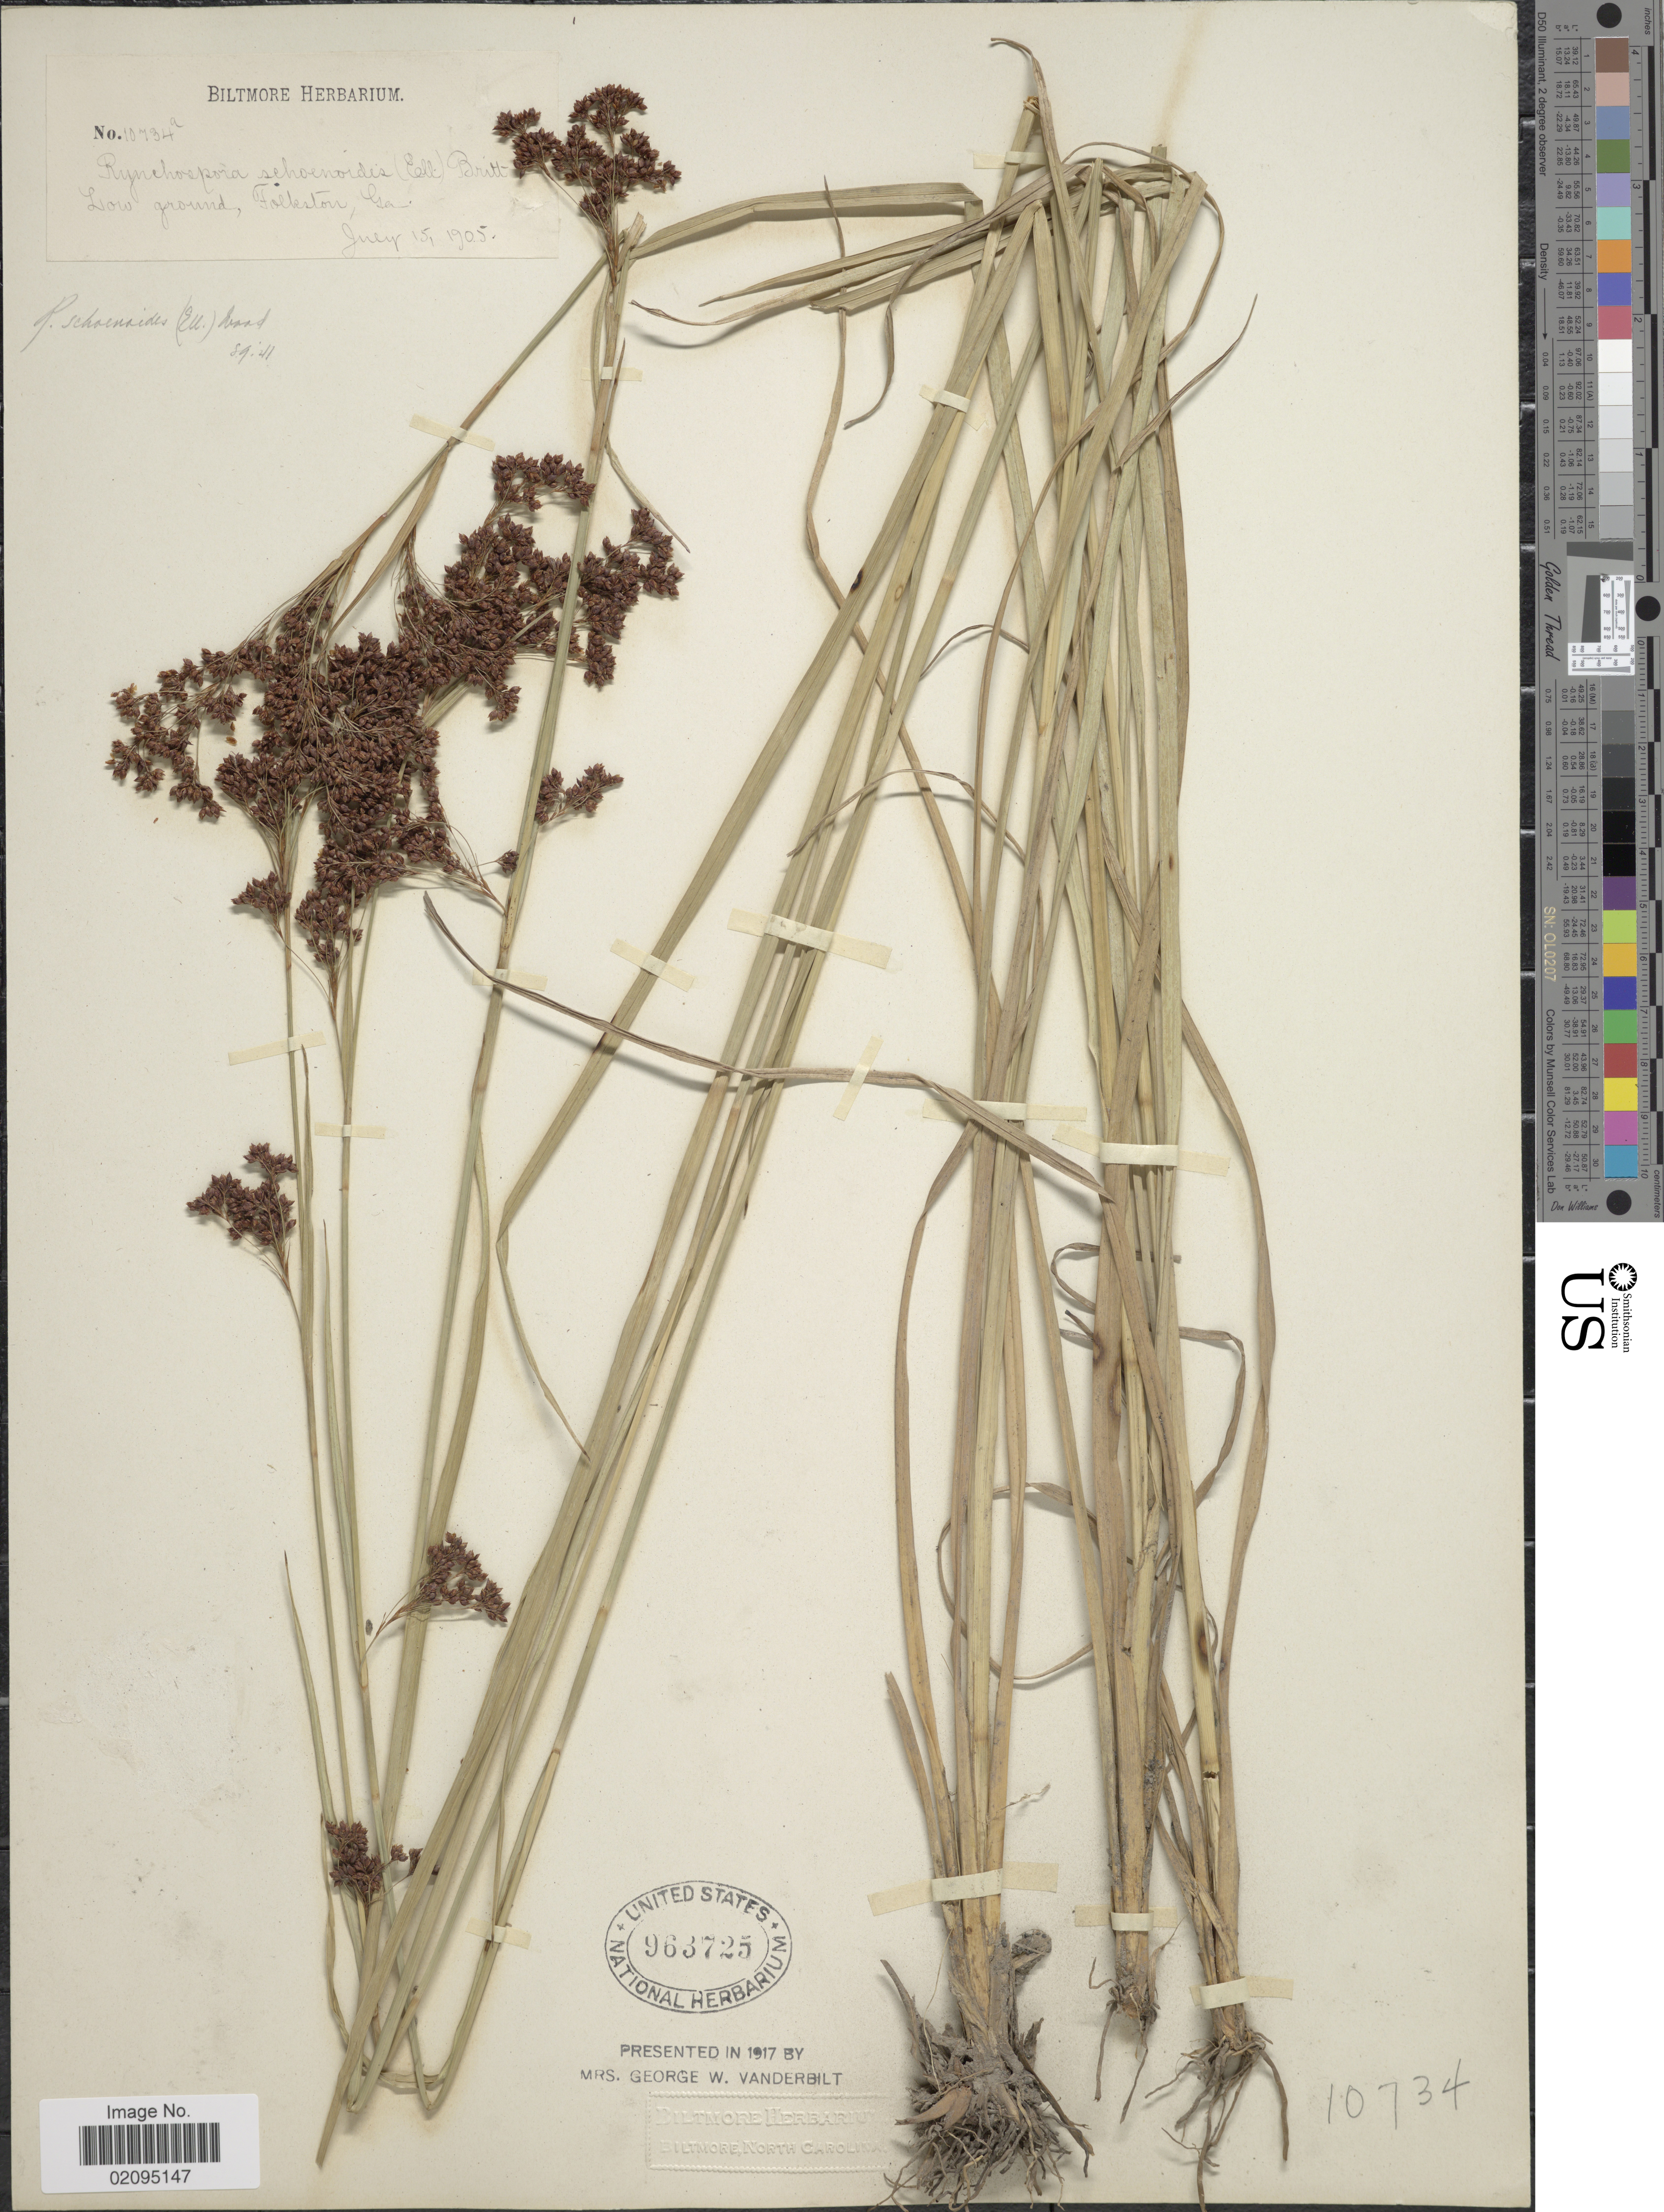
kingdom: Plantae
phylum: Tracheophyta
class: Liliopsida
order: Poales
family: Cyperaceae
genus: Rhynchospora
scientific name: Rhynchospora elliottii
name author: A. Dietr.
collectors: ex herb. Biltmore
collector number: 10734a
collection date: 1905-07-15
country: United States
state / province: Georgia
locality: Folkston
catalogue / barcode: US 963725